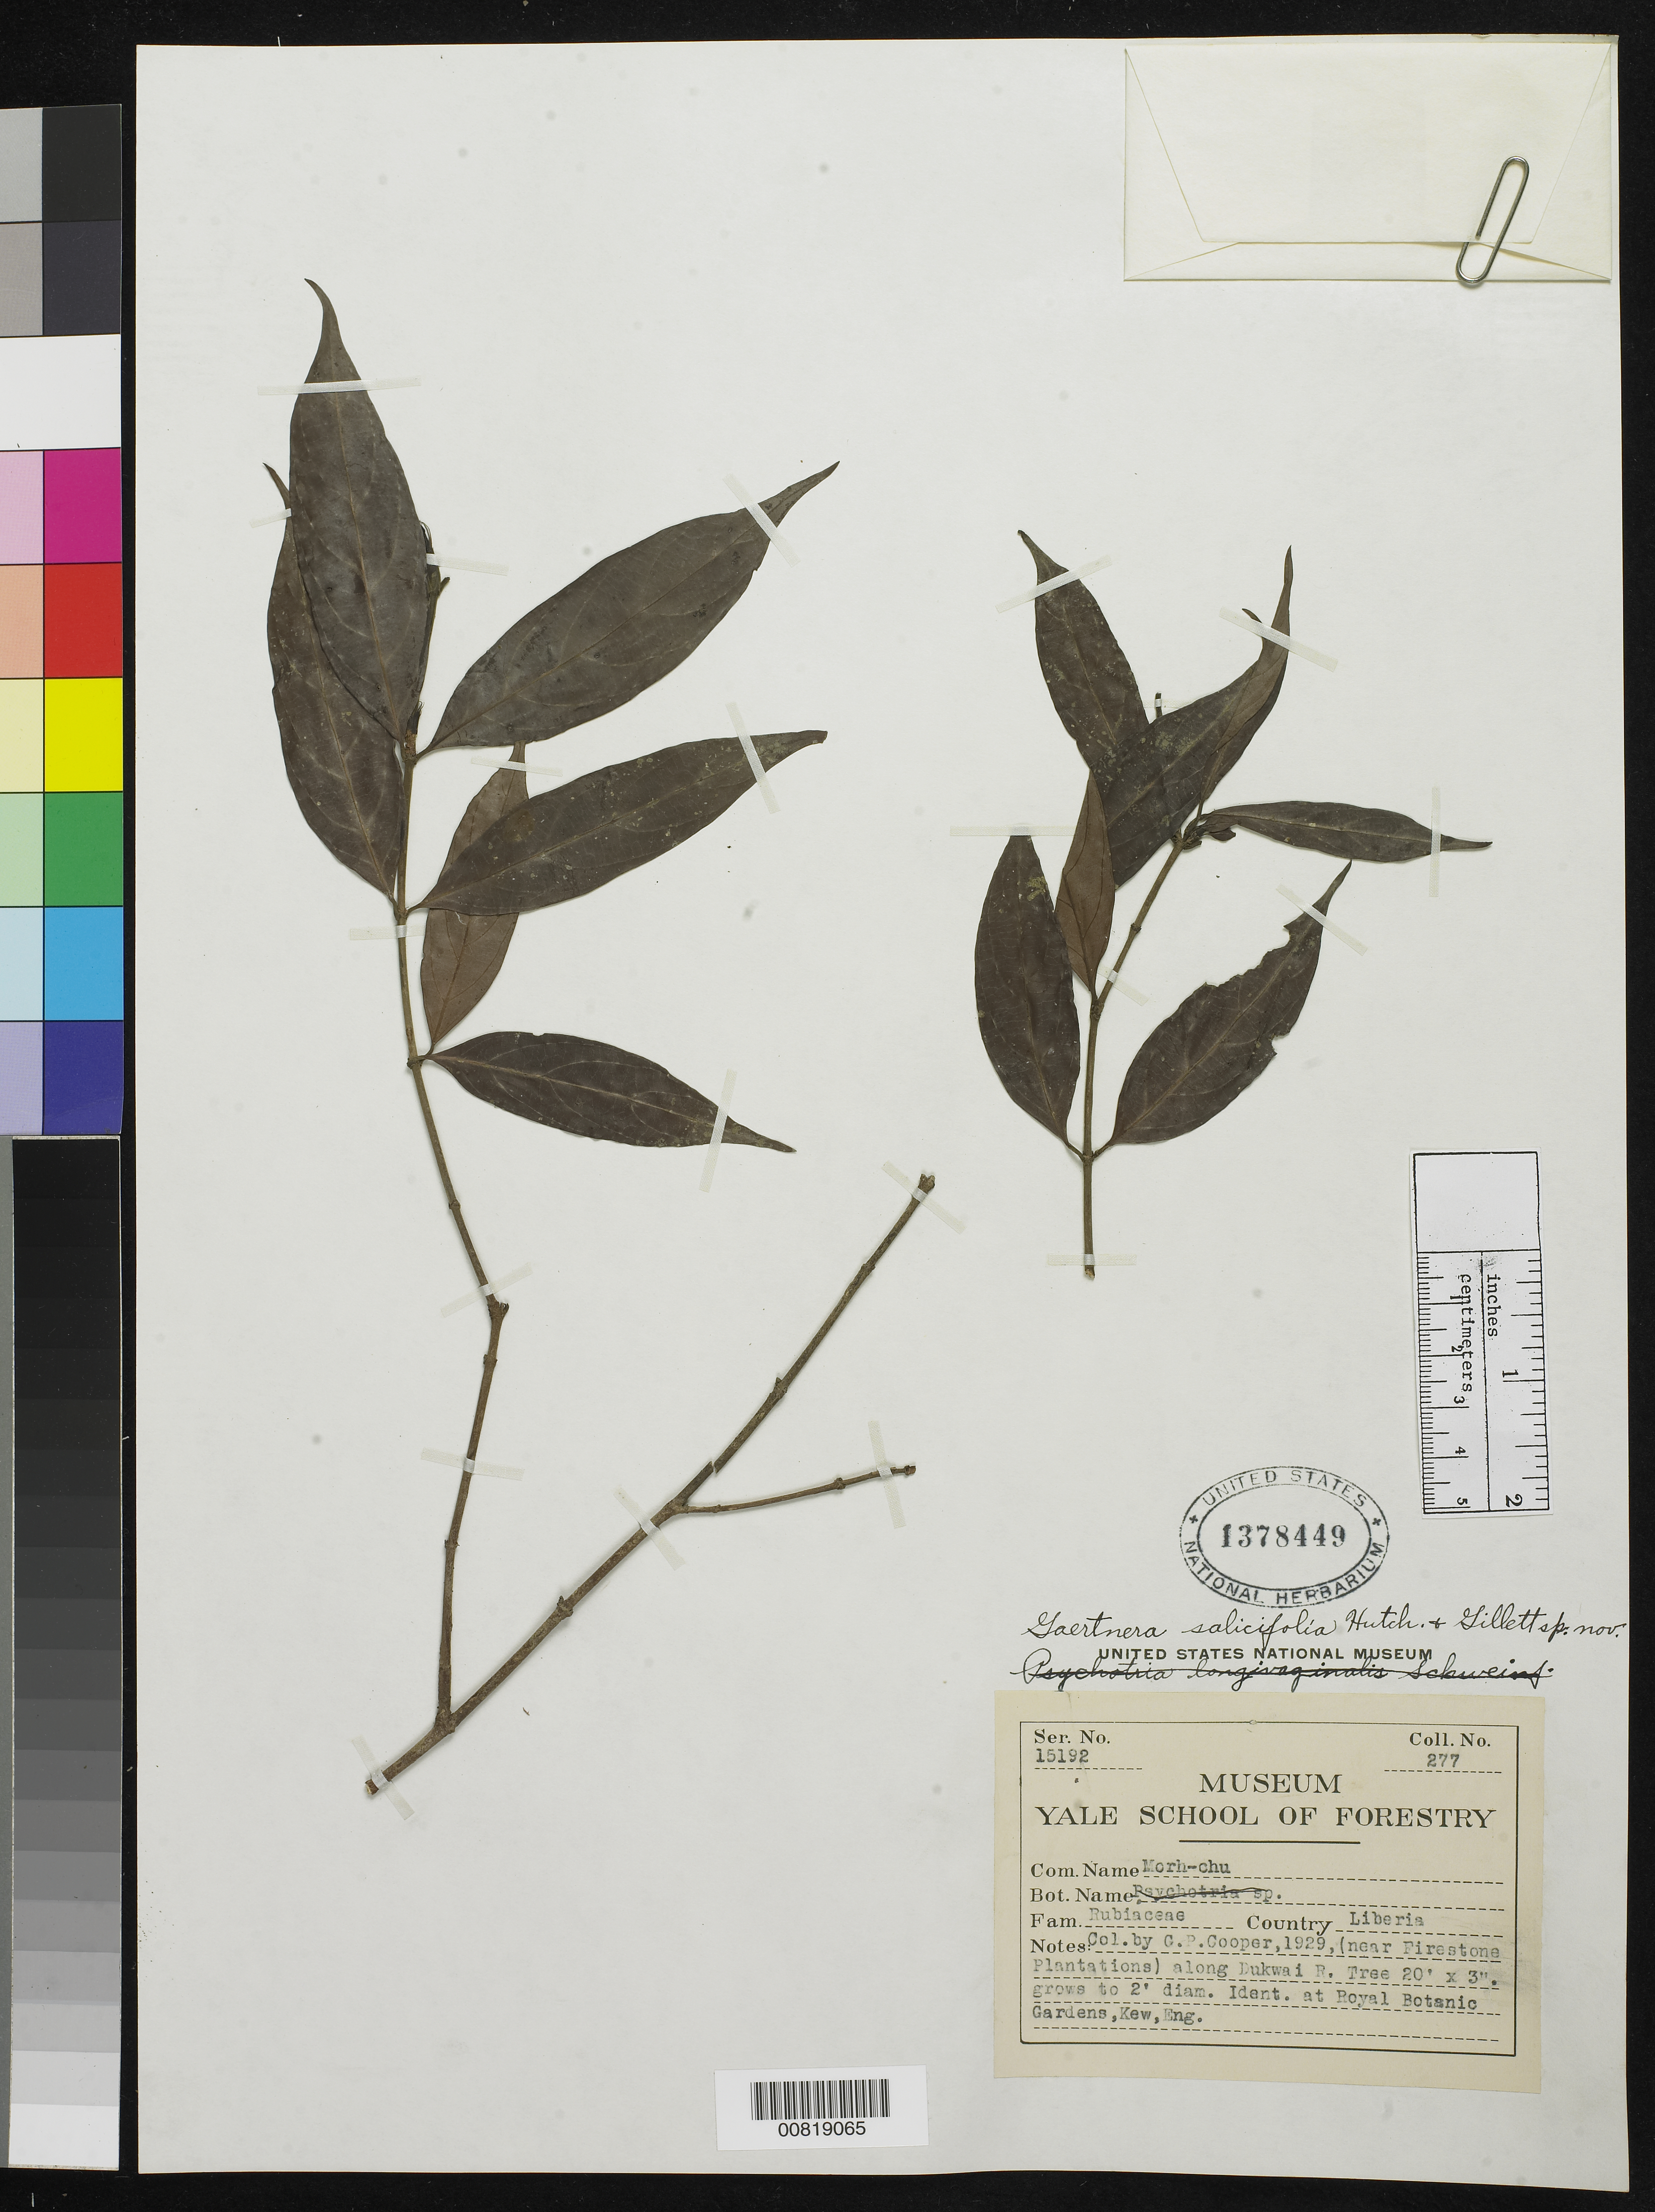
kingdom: Plantae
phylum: Tracheophyta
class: Magnoliopsida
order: Gentianales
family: Rubiaceae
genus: Gaertnera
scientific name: Gaertnera salicifolia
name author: Hutch. & G.W. Gillett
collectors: G. Cooper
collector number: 277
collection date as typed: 1929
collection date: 1929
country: Liberia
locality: (near Firestone Plantations) along Dukwai River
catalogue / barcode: US 1378449